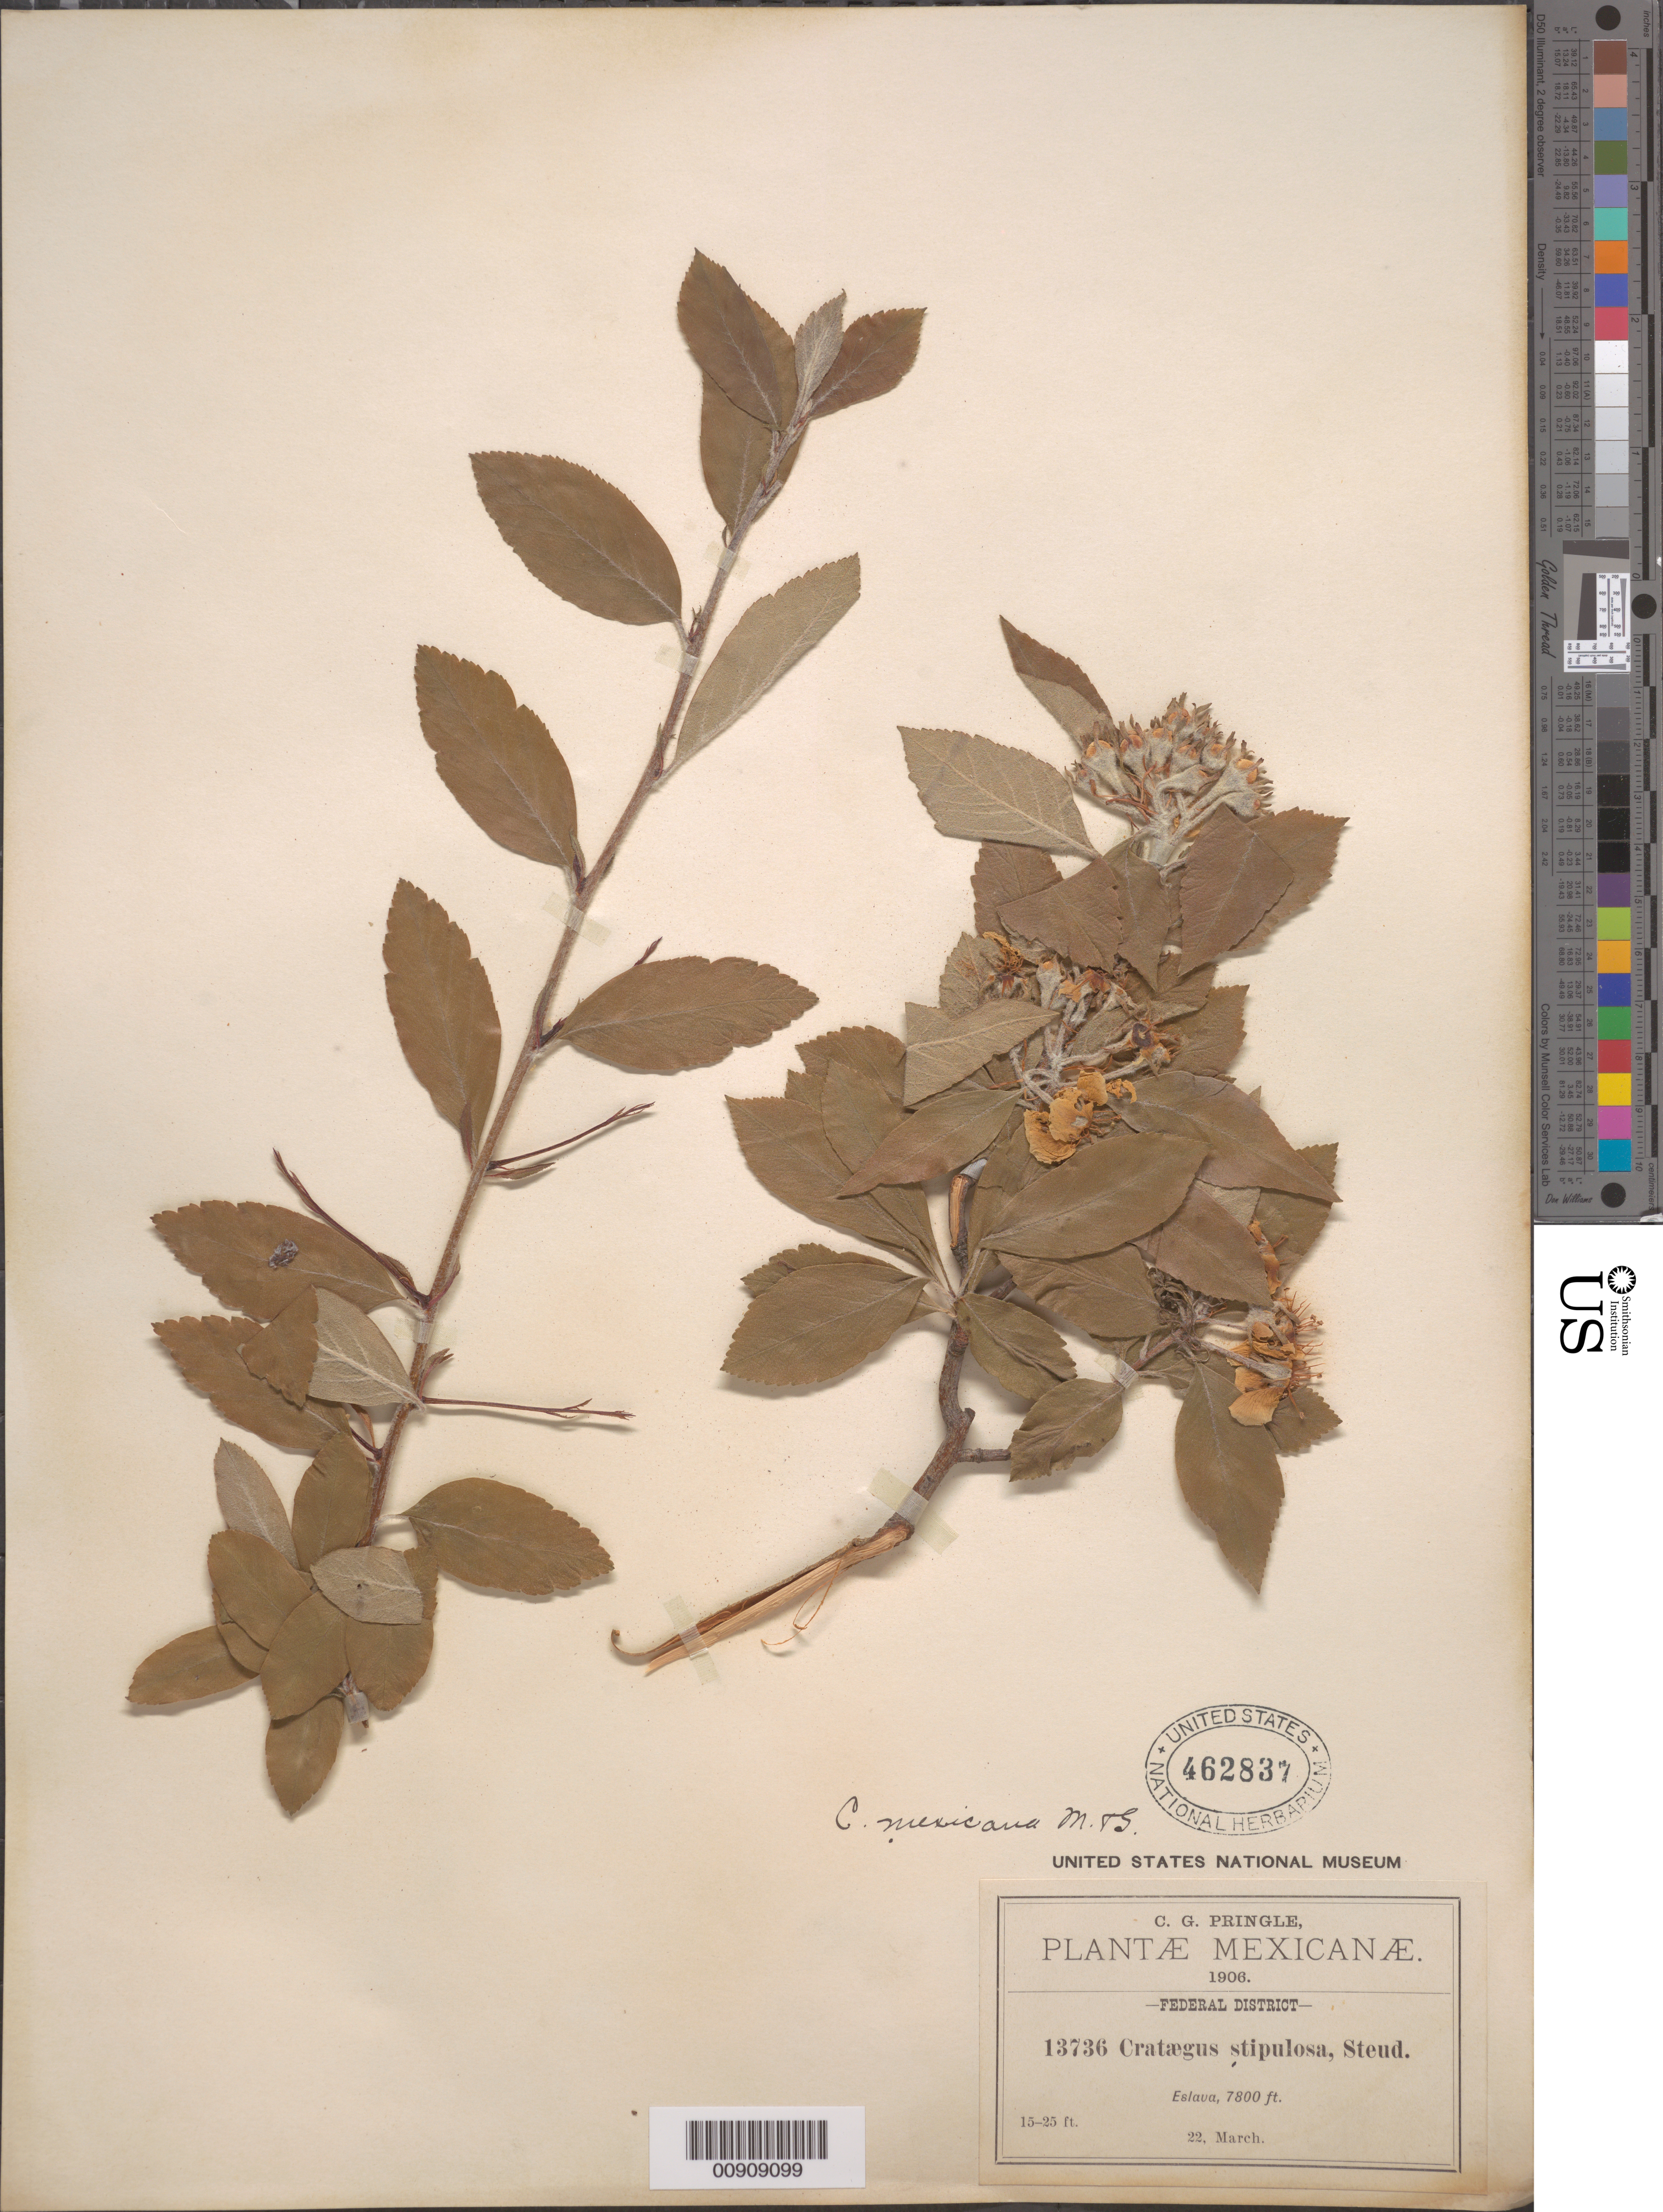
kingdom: Plantae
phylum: Tracheophyta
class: Magnoliopsida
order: Rosales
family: Rosaceae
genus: Crataegus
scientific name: Crataegus mexicana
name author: Moc. & Sessé ex DC.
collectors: C. G. Pringle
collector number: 13736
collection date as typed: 22 Mar 1906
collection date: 1906-03-22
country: Mexico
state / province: Distrito Federal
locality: Eslava, Federal District.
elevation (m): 2377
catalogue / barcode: US 462837